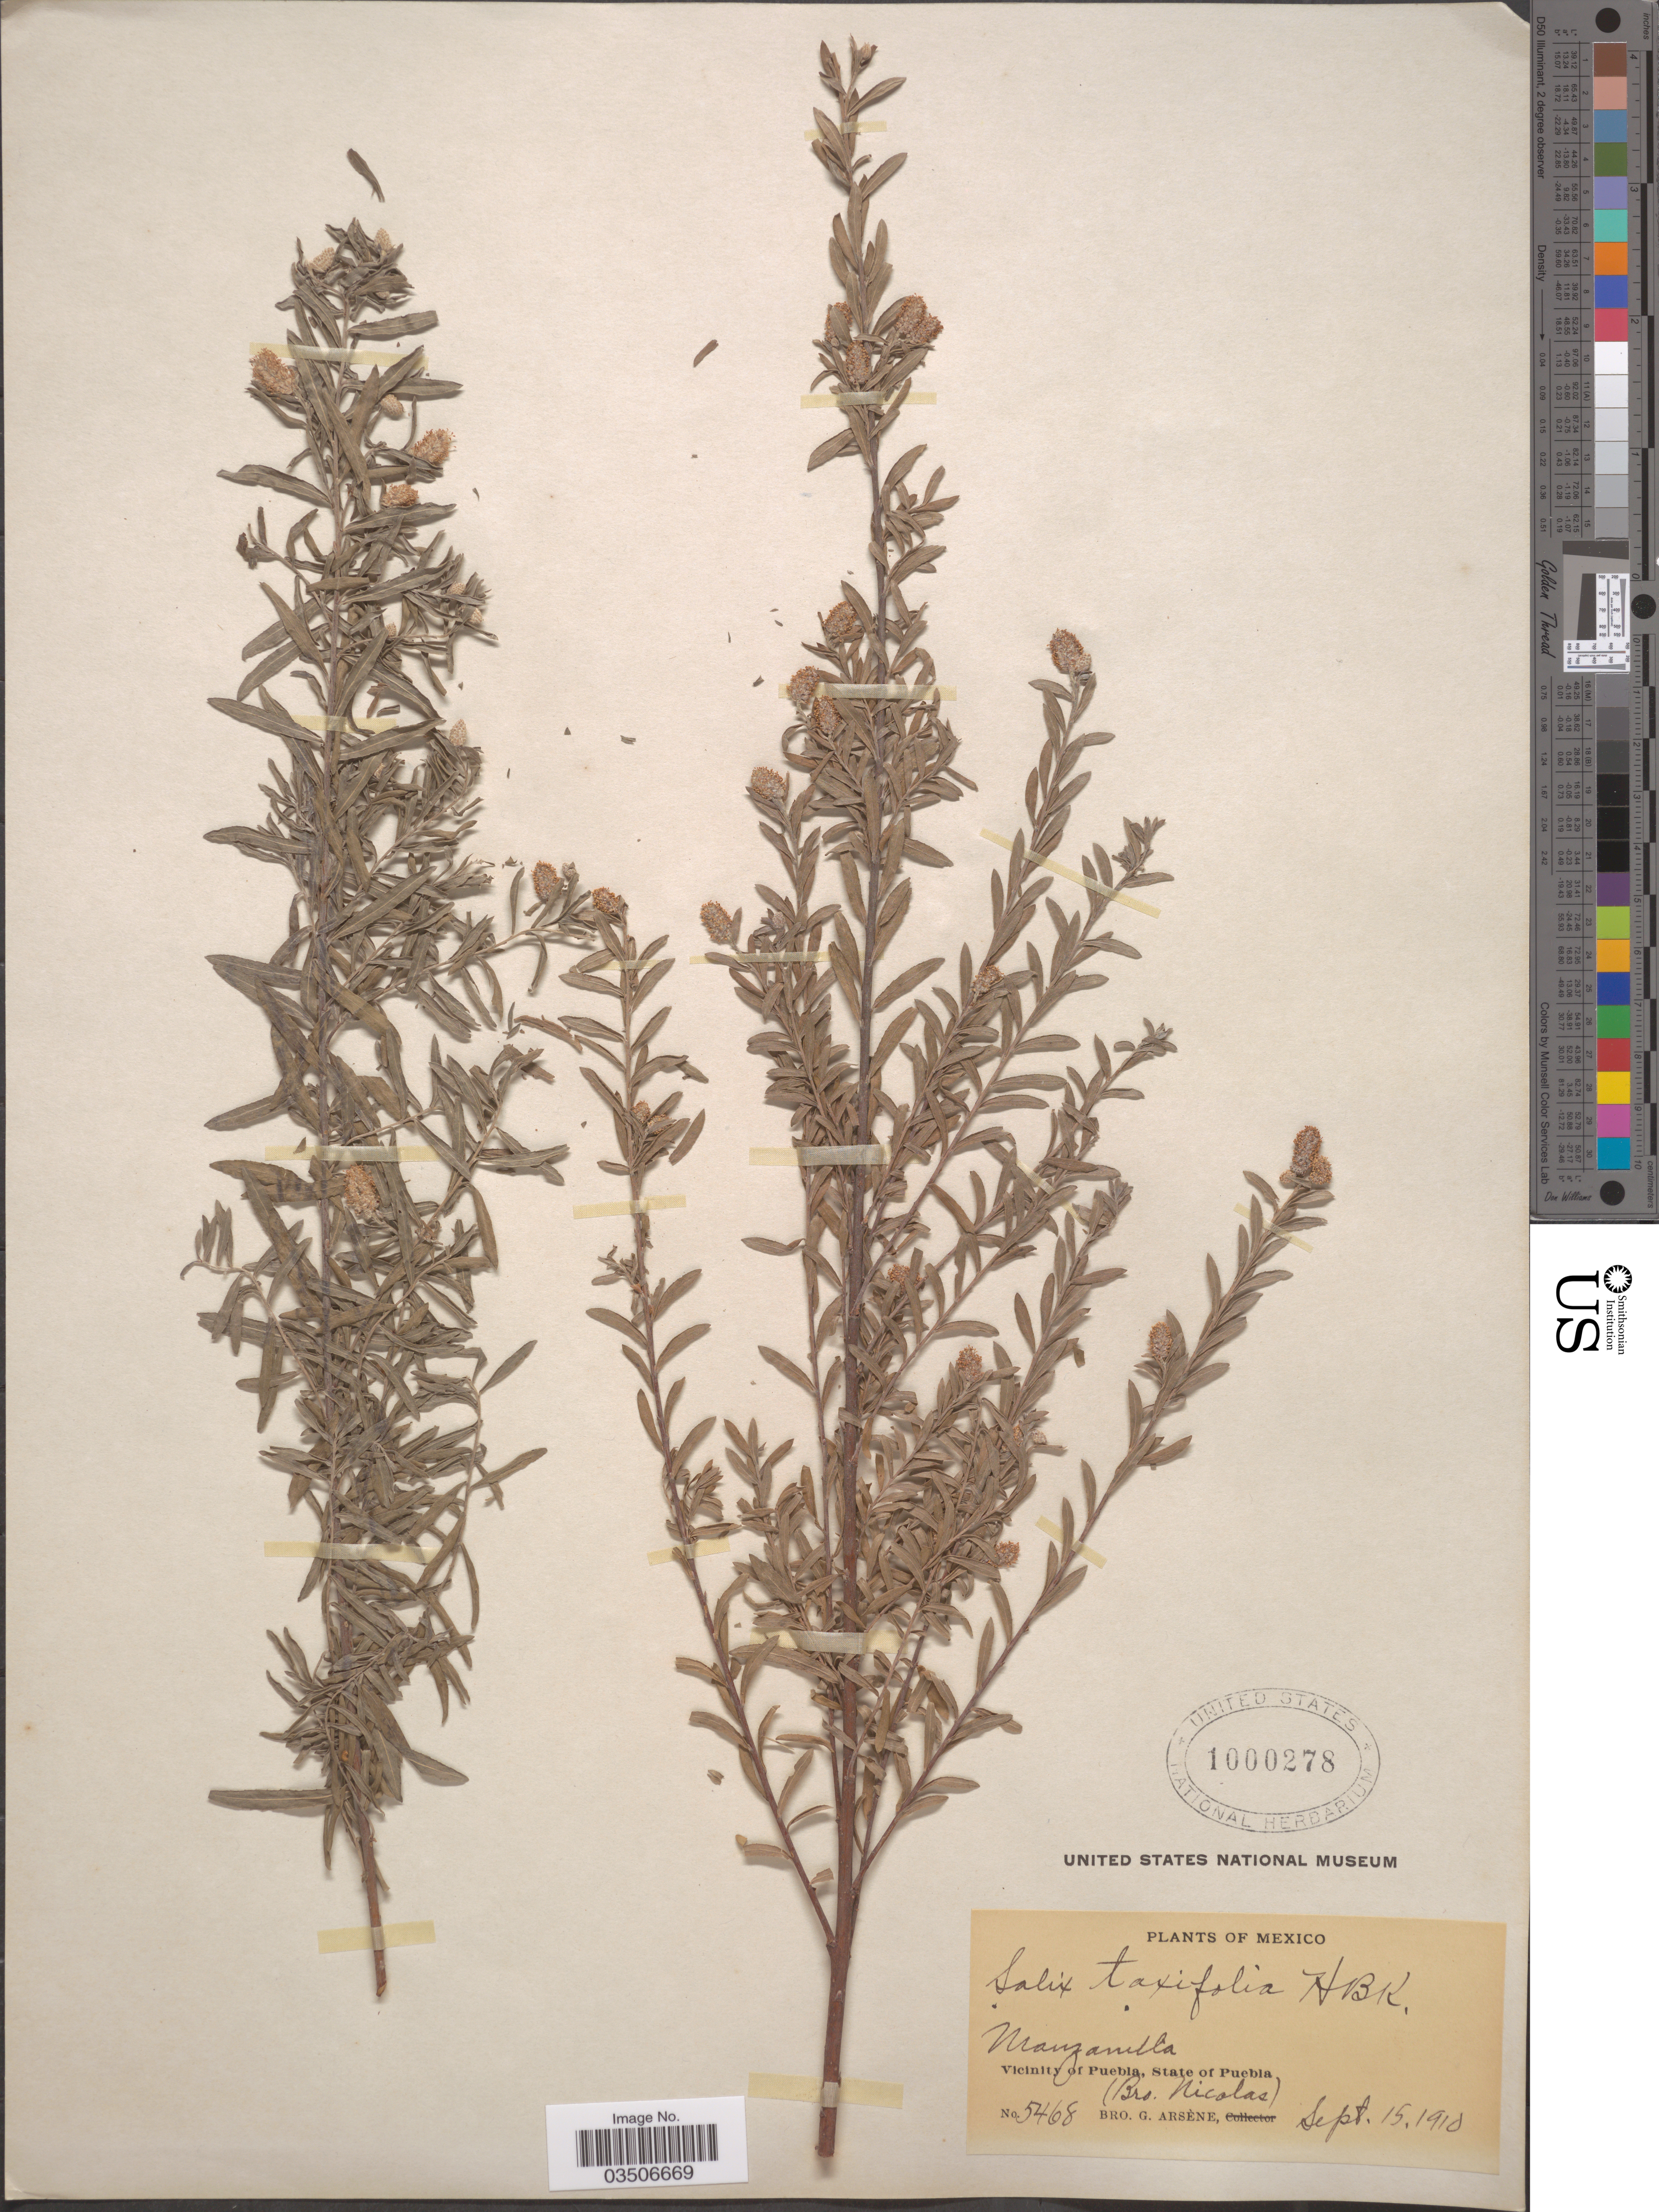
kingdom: Plantae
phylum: Tracheophyta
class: Magnoliopsida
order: Malpighiales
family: Salicaceae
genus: Salix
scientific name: Salix taxifolia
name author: Kunth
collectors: Bro. G. Arsène & Bro. Nicolas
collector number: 5468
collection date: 1910-09-15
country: Mexico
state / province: Puebla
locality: Manzanilla. Vicinity of Puebla.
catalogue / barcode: US 1000278